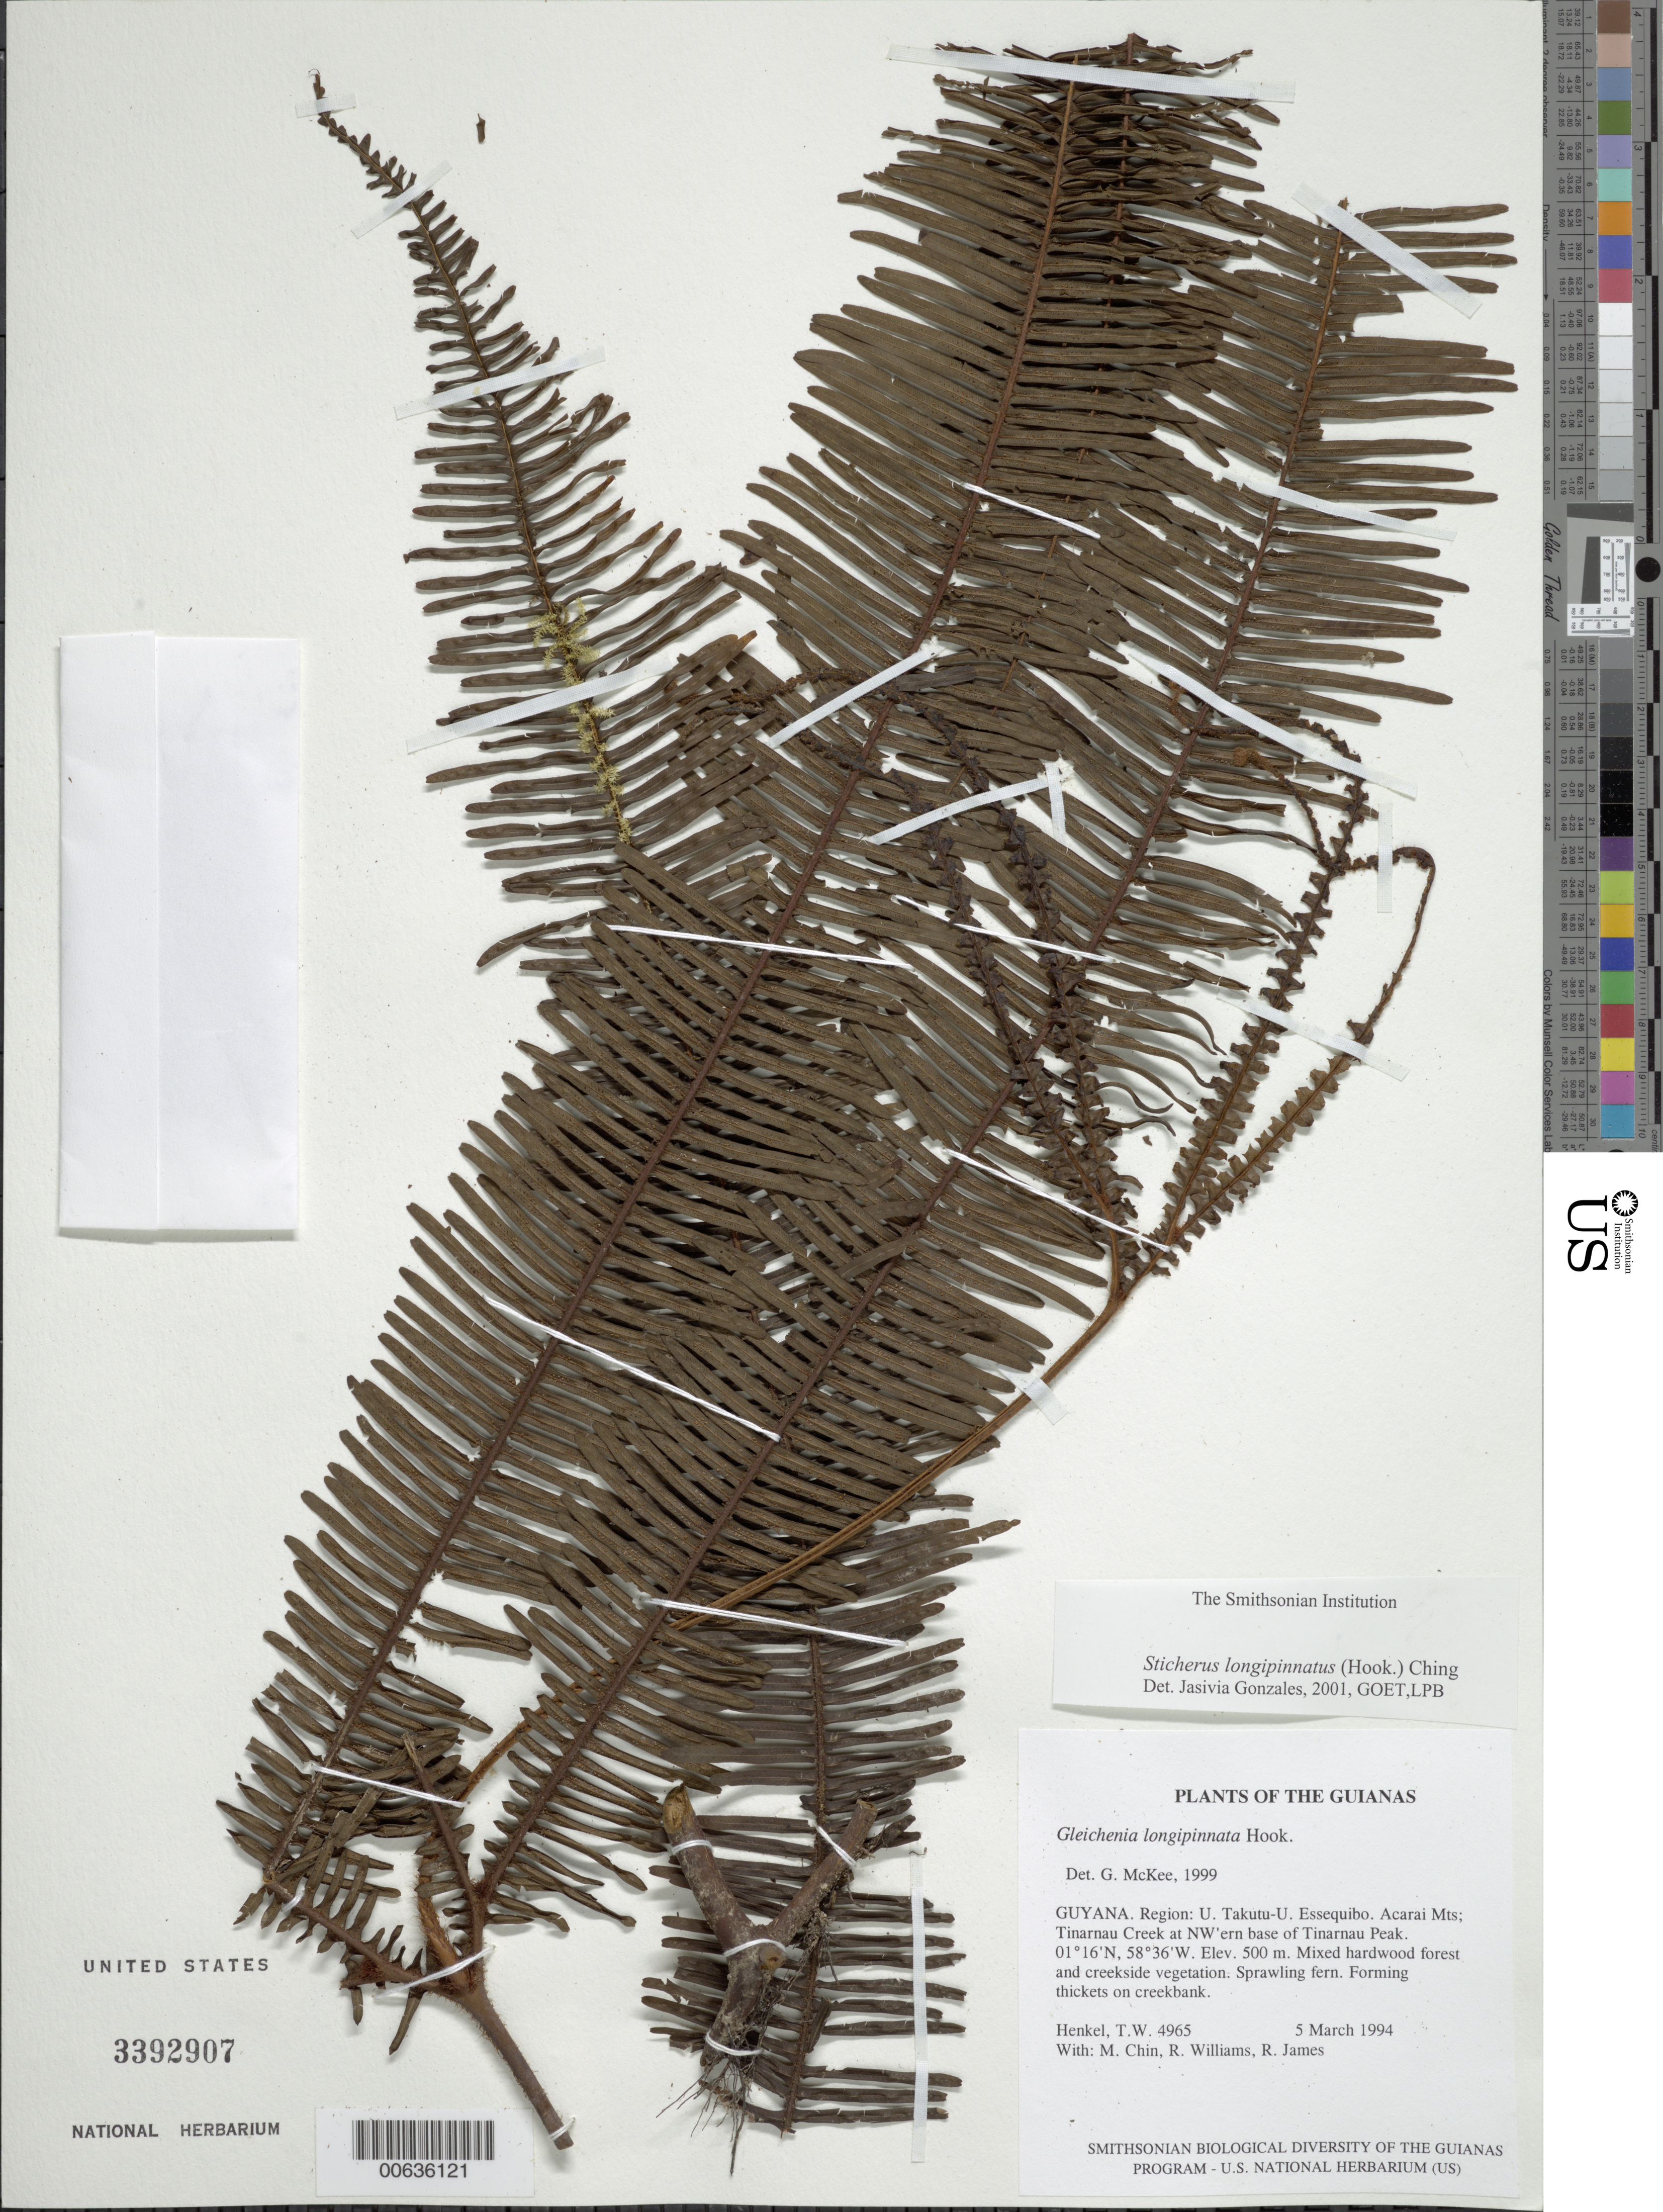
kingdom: Plantae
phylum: Tracheophyta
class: Polypodiopsida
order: Gleicheniales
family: Gleicheniaceae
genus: Sticherus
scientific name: Sticherus longipinnatus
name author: (Hook.) Ching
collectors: T. Henkel, M. Chin, R. Williams & R. James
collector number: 4965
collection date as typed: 5 March 1994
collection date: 1994-03-05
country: Guyana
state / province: U. Takutu-U. Essequibo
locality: Acarai Mts; Tinarnau Creek at northwestern base of Tinarnau Peak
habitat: Mixed hardwood forest and creekside vegetation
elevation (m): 500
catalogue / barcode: US 3392907